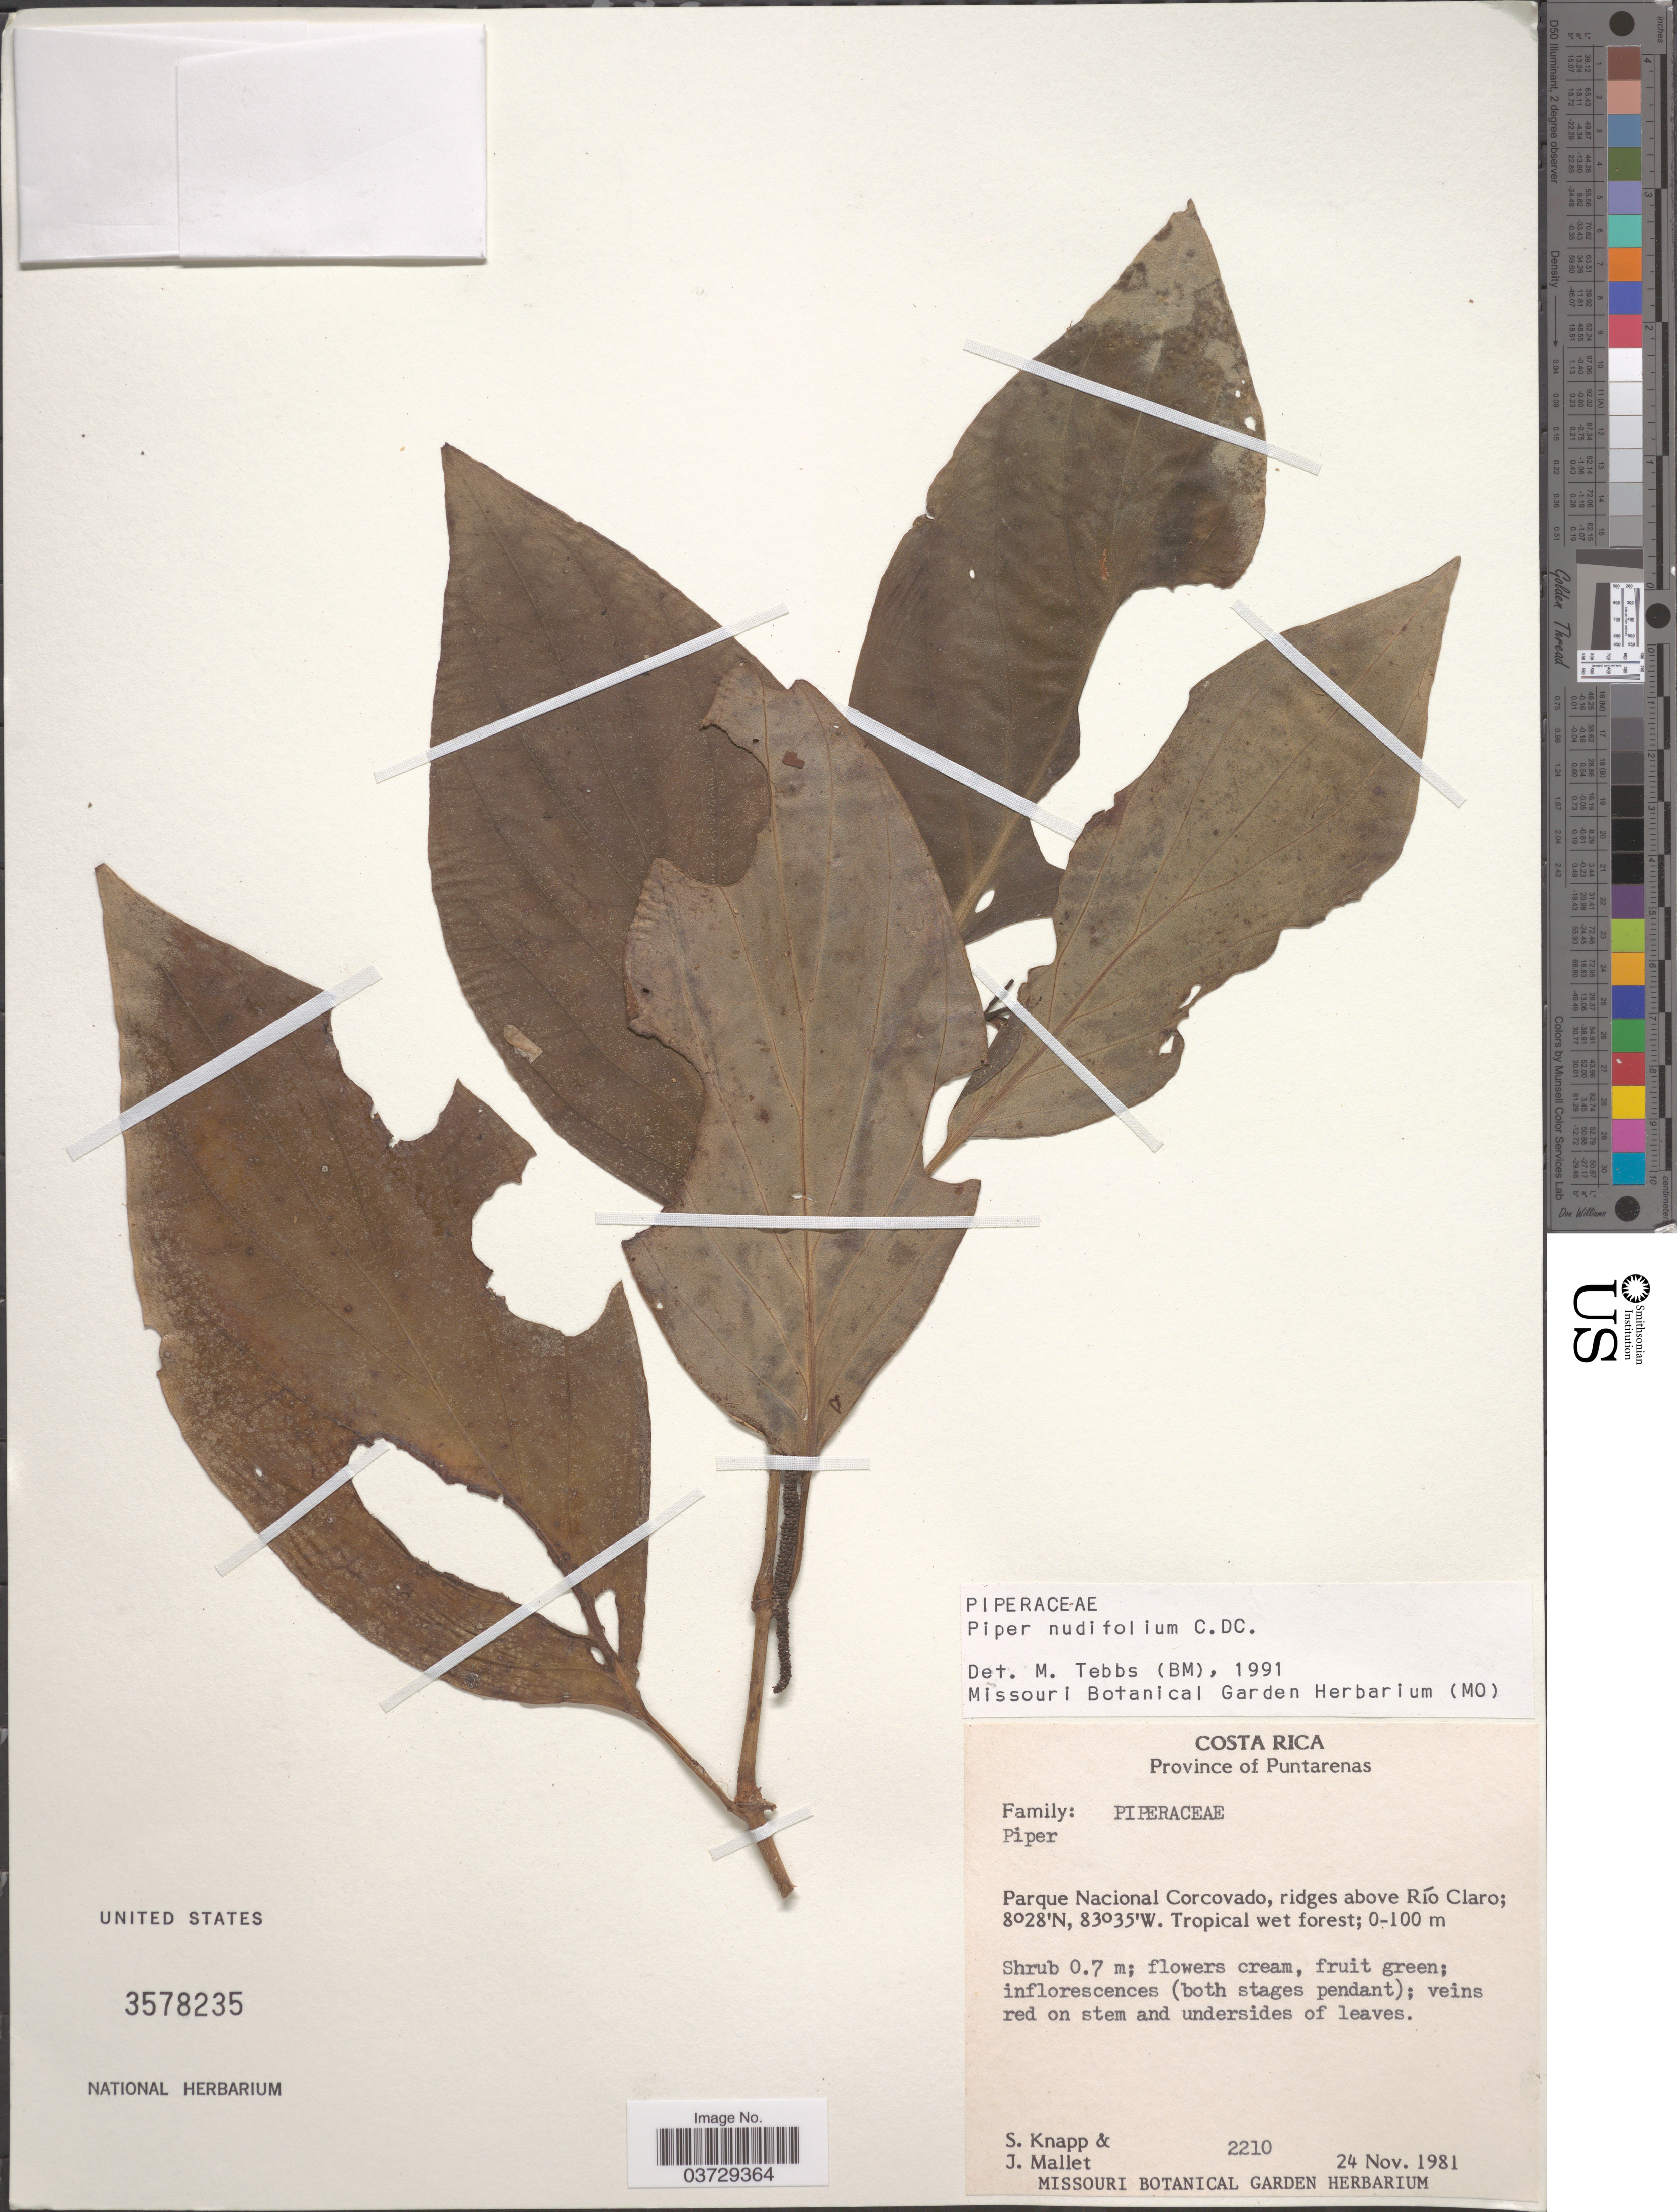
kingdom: Plantae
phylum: Tracheophyta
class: Magnoliopsida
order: Piperales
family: Piperaceae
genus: Piper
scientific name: Piper nudifolium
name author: C. DC.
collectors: S. Knapp & J. Mallett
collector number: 2210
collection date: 1981-11-24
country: Costa Rica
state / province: Puntarenas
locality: Parque Nacional Corcovado, ridges above Río Claro.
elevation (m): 0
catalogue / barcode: US 3578235